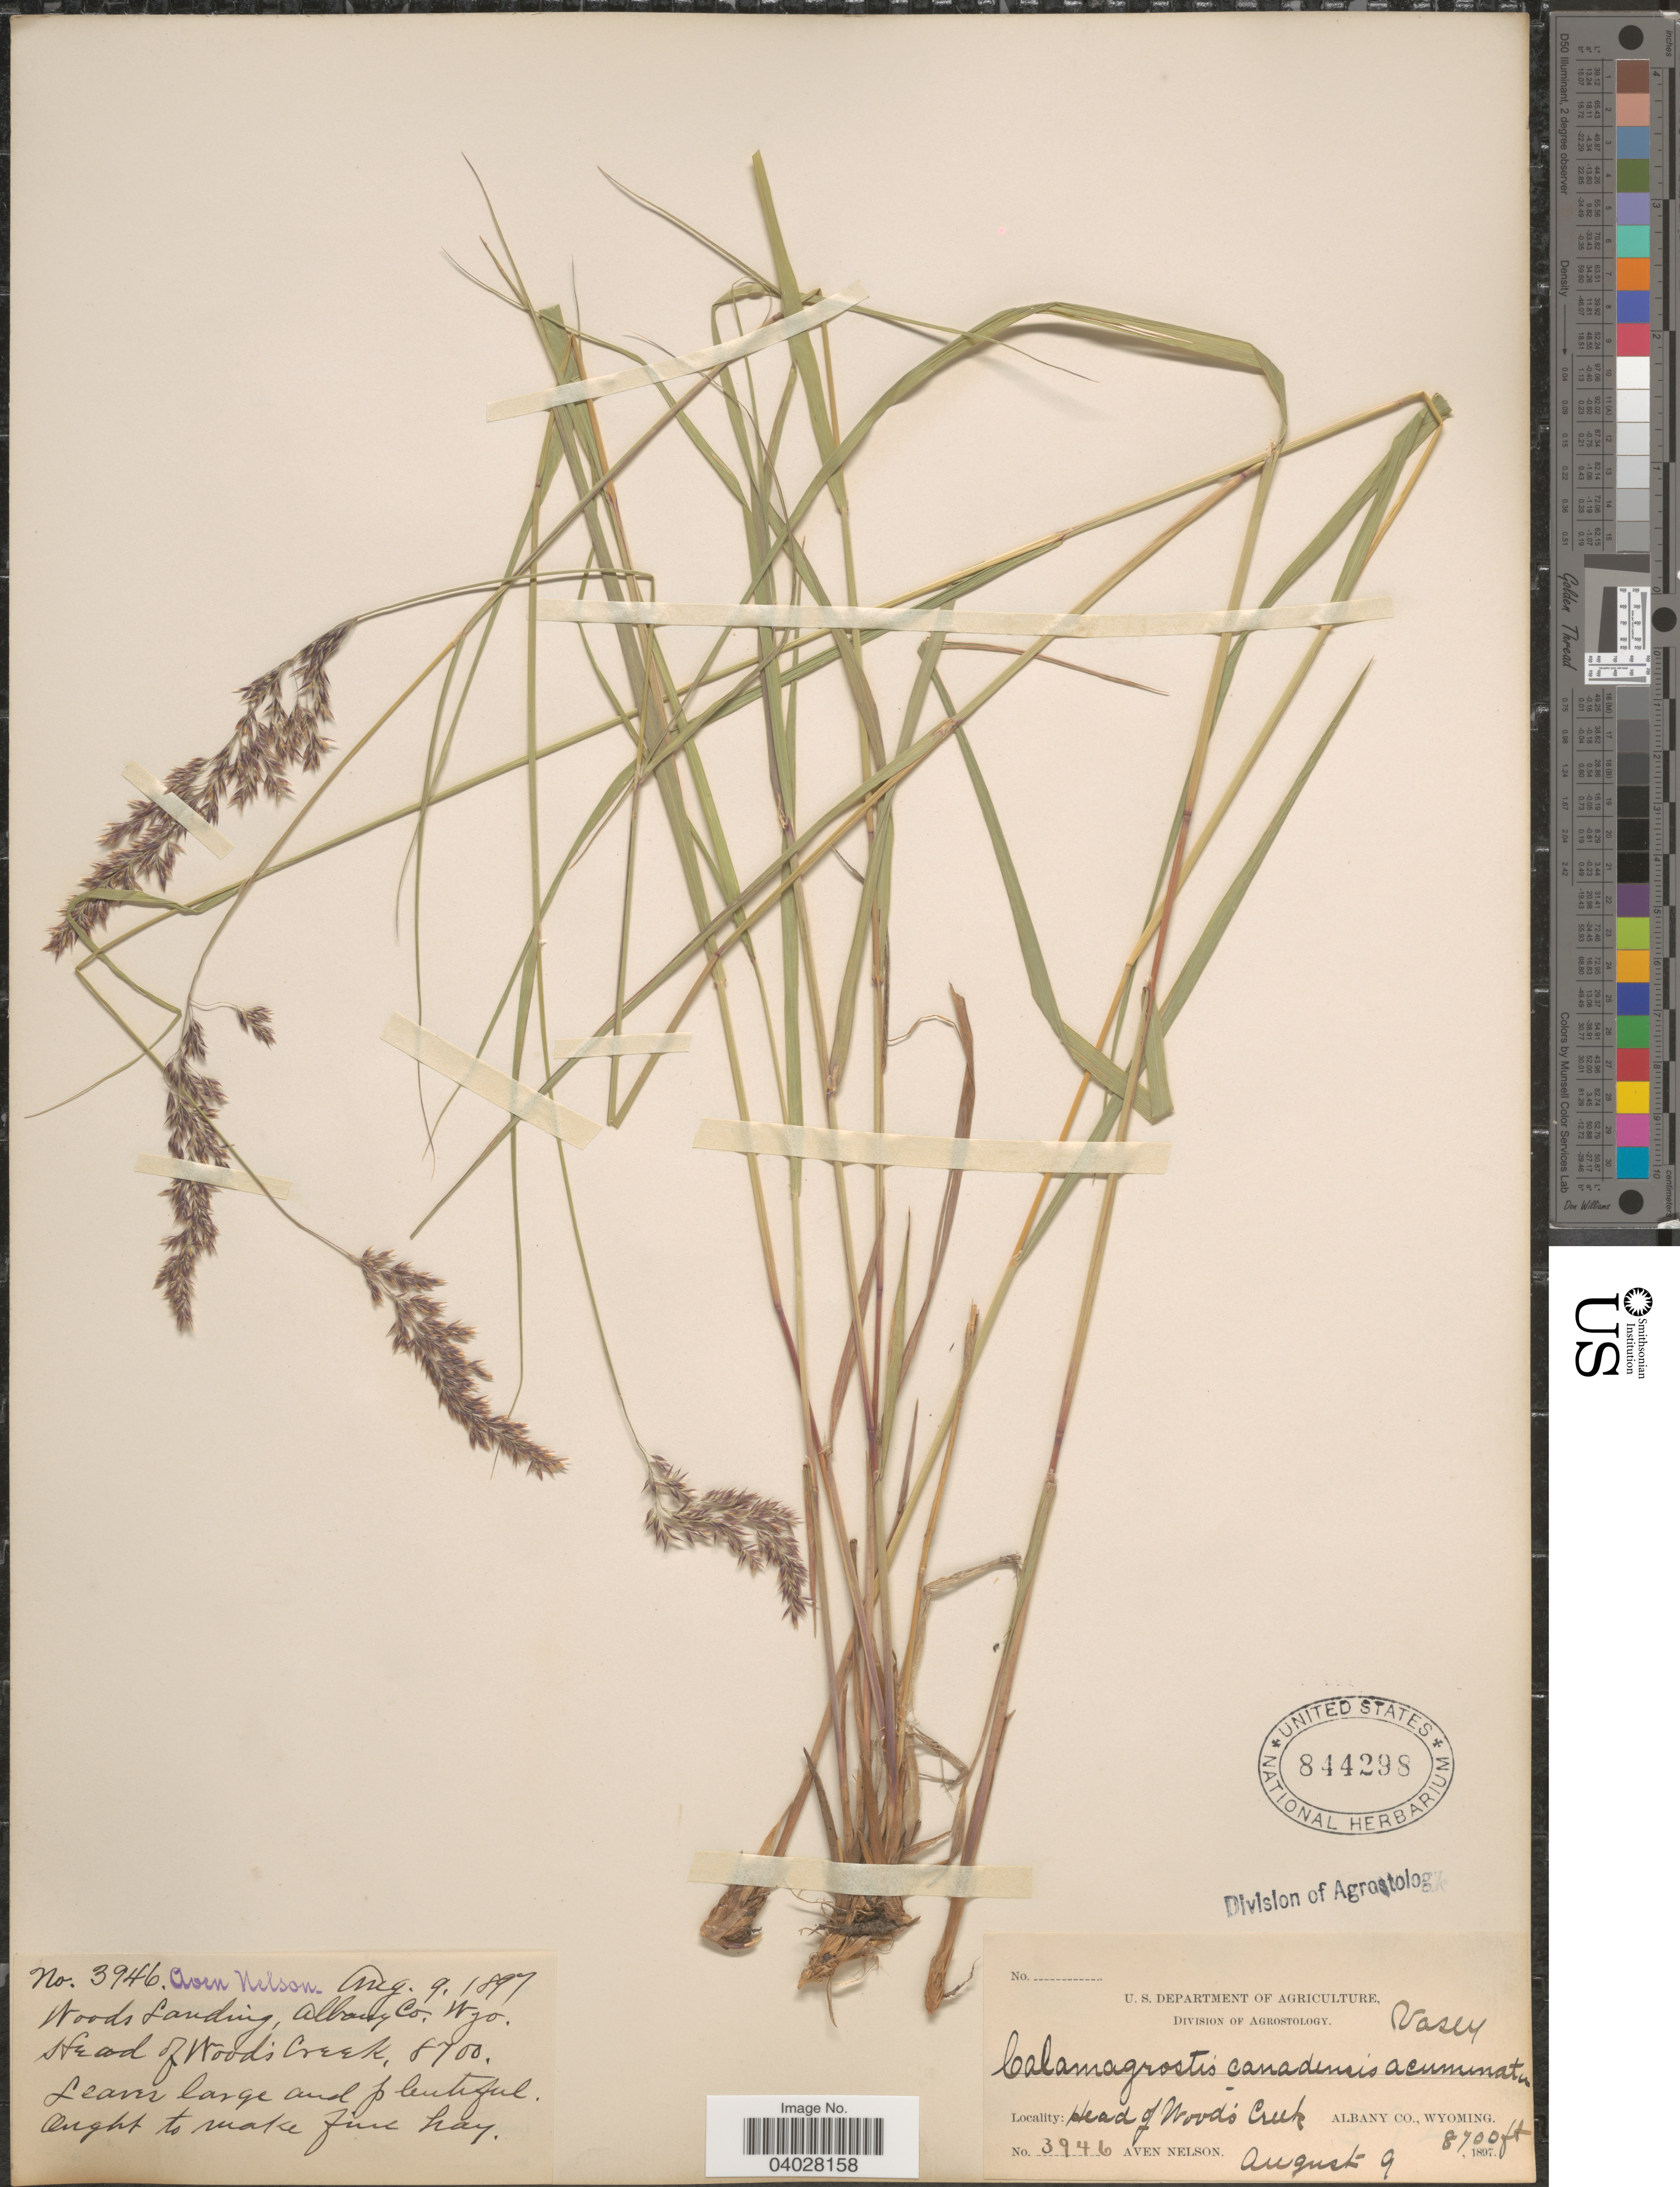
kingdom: Plantae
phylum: Tracheophyta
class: Liliopsida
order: Poales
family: Poaceae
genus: Calamagrostis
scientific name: Calamagrostis canadensis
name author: (Michx.) P. Beauv.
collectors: A. Nelson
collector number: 3946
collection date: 1897-08-09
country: United States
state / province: Wyoming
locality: Woods Landing, Albany Co. Head of Wood's Creek.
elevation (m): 2652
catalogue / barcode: US 844298